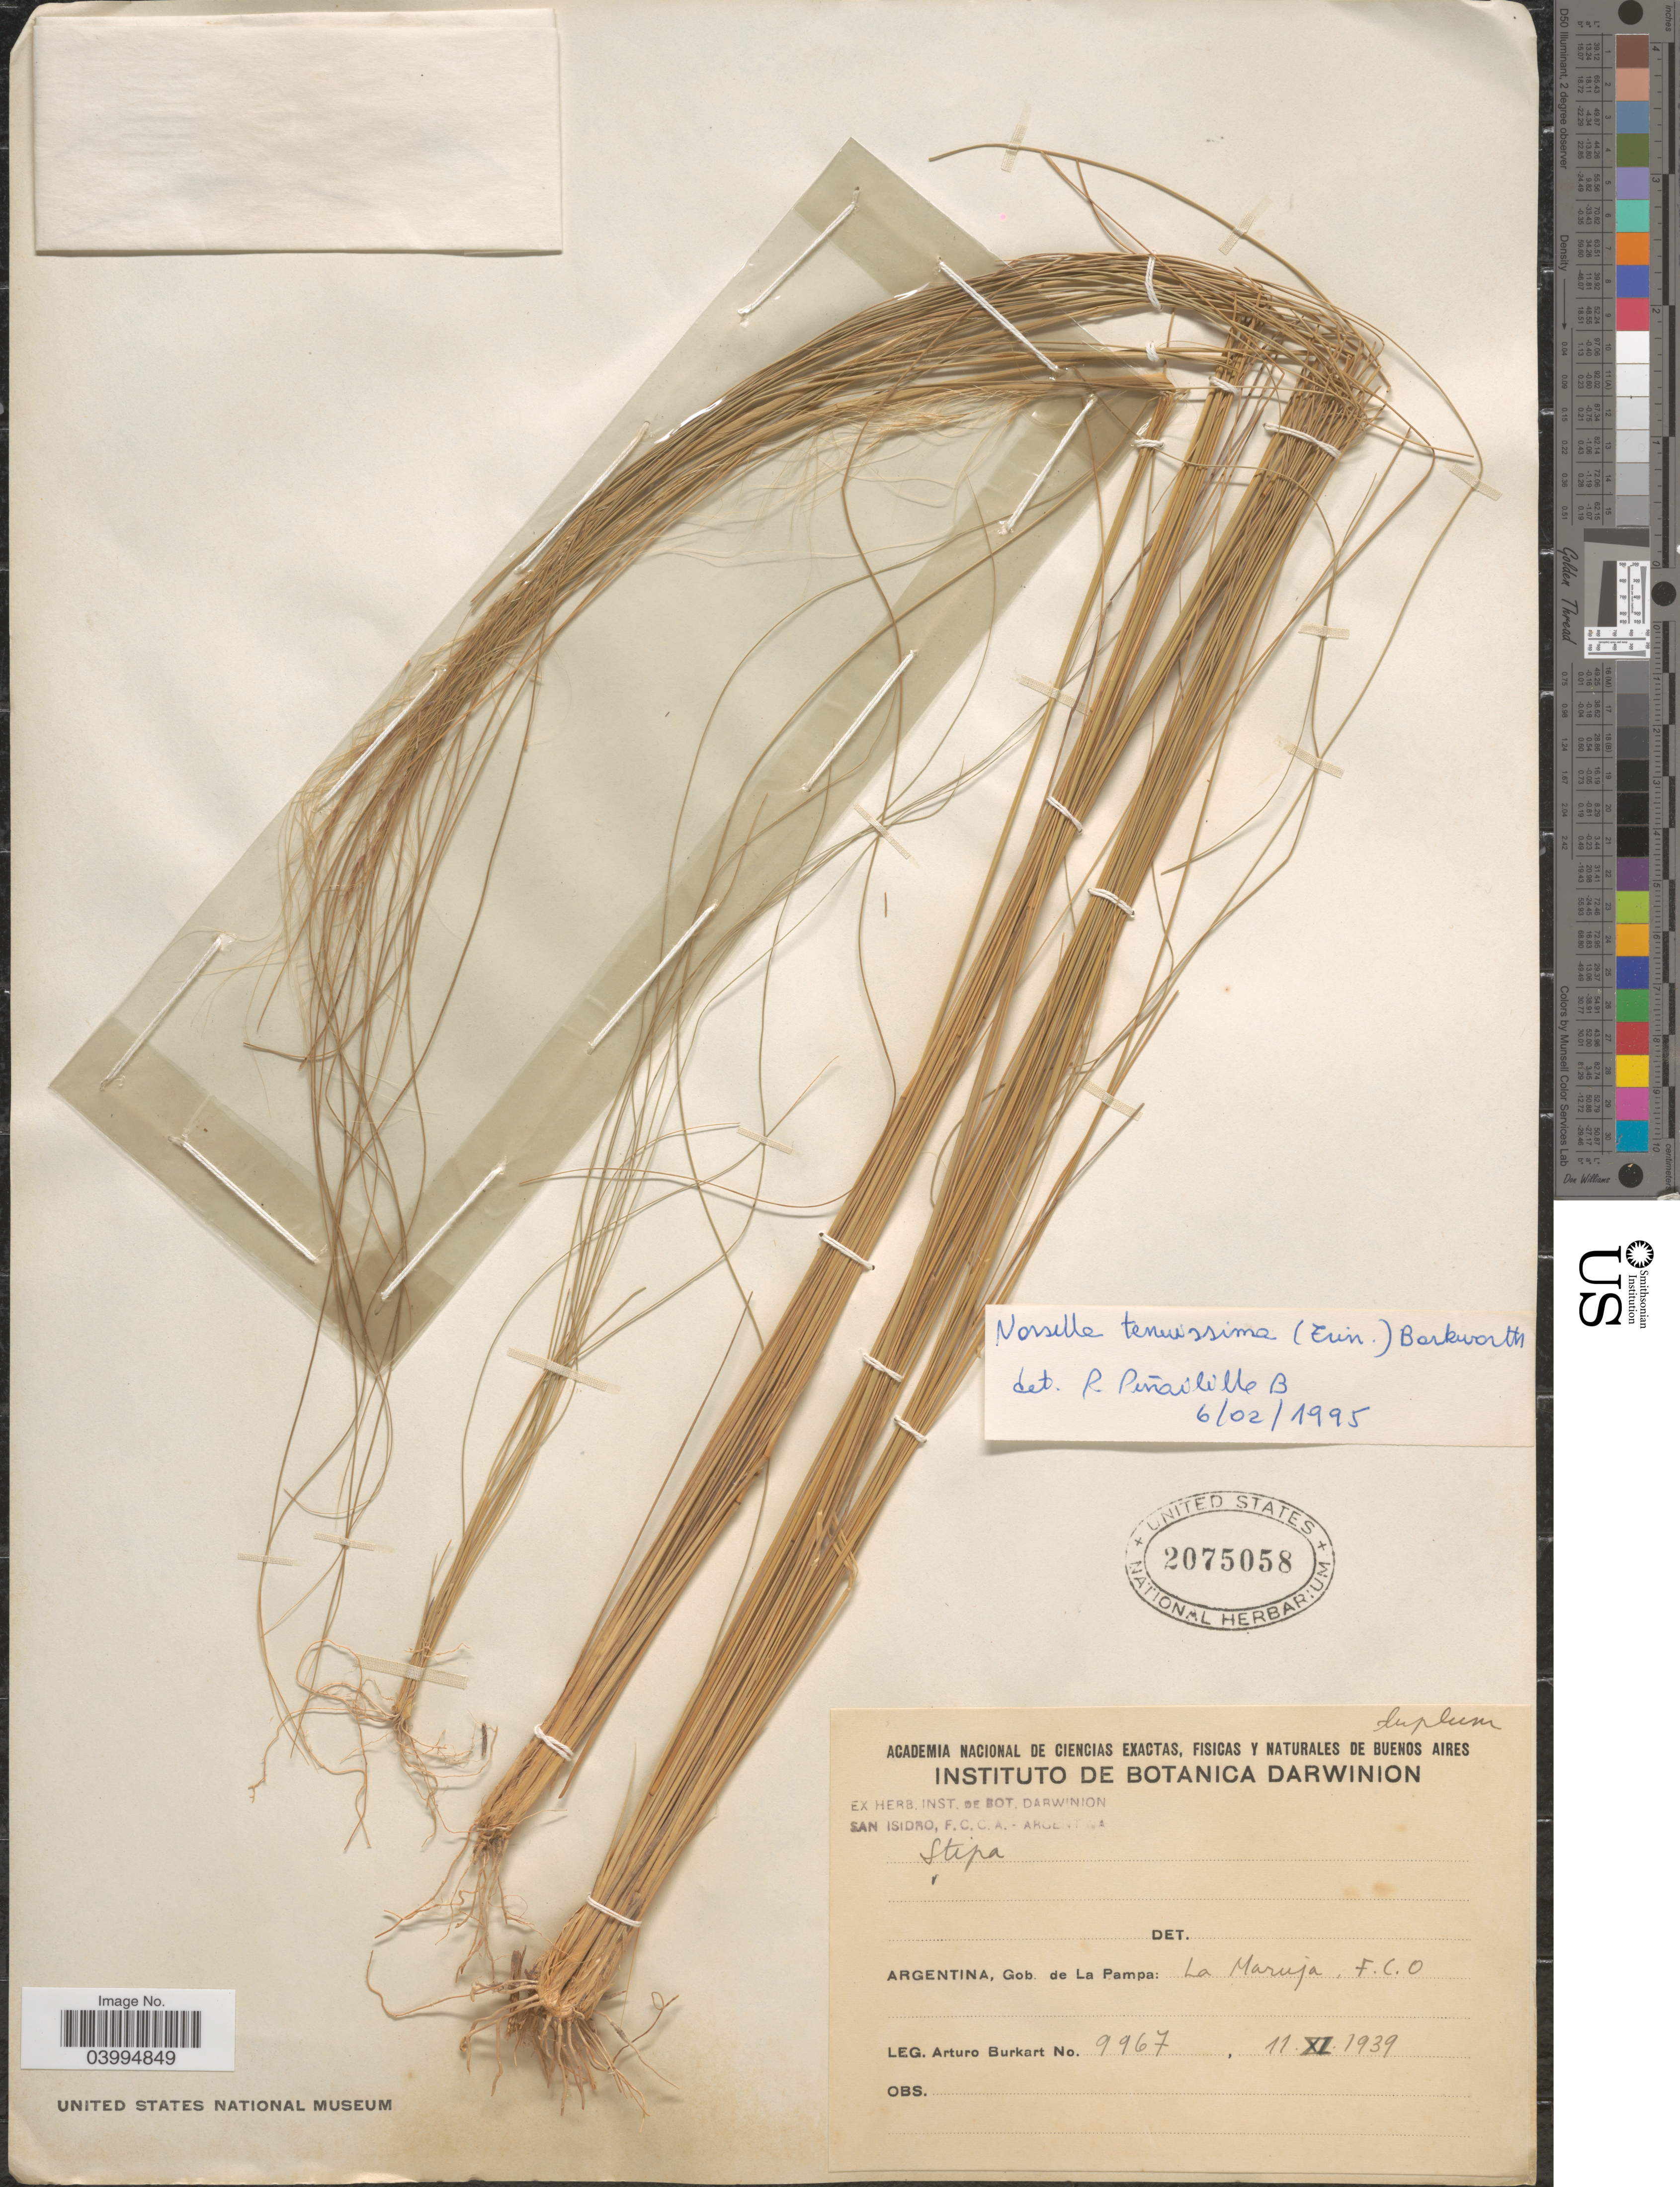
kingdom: Plantae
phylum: Tracheophyta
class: Liliopsida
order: Poales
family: Poaceae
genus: Nassella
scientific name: Nassella tenuissima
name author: (Trin.) Barkworth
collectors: A. E. Burkart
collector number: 9967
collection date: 1939-11-11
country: Argentina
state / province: La Pampa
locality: Gob. de La Pampa: La Maruja, F.C.O.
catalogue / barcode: US 2075058